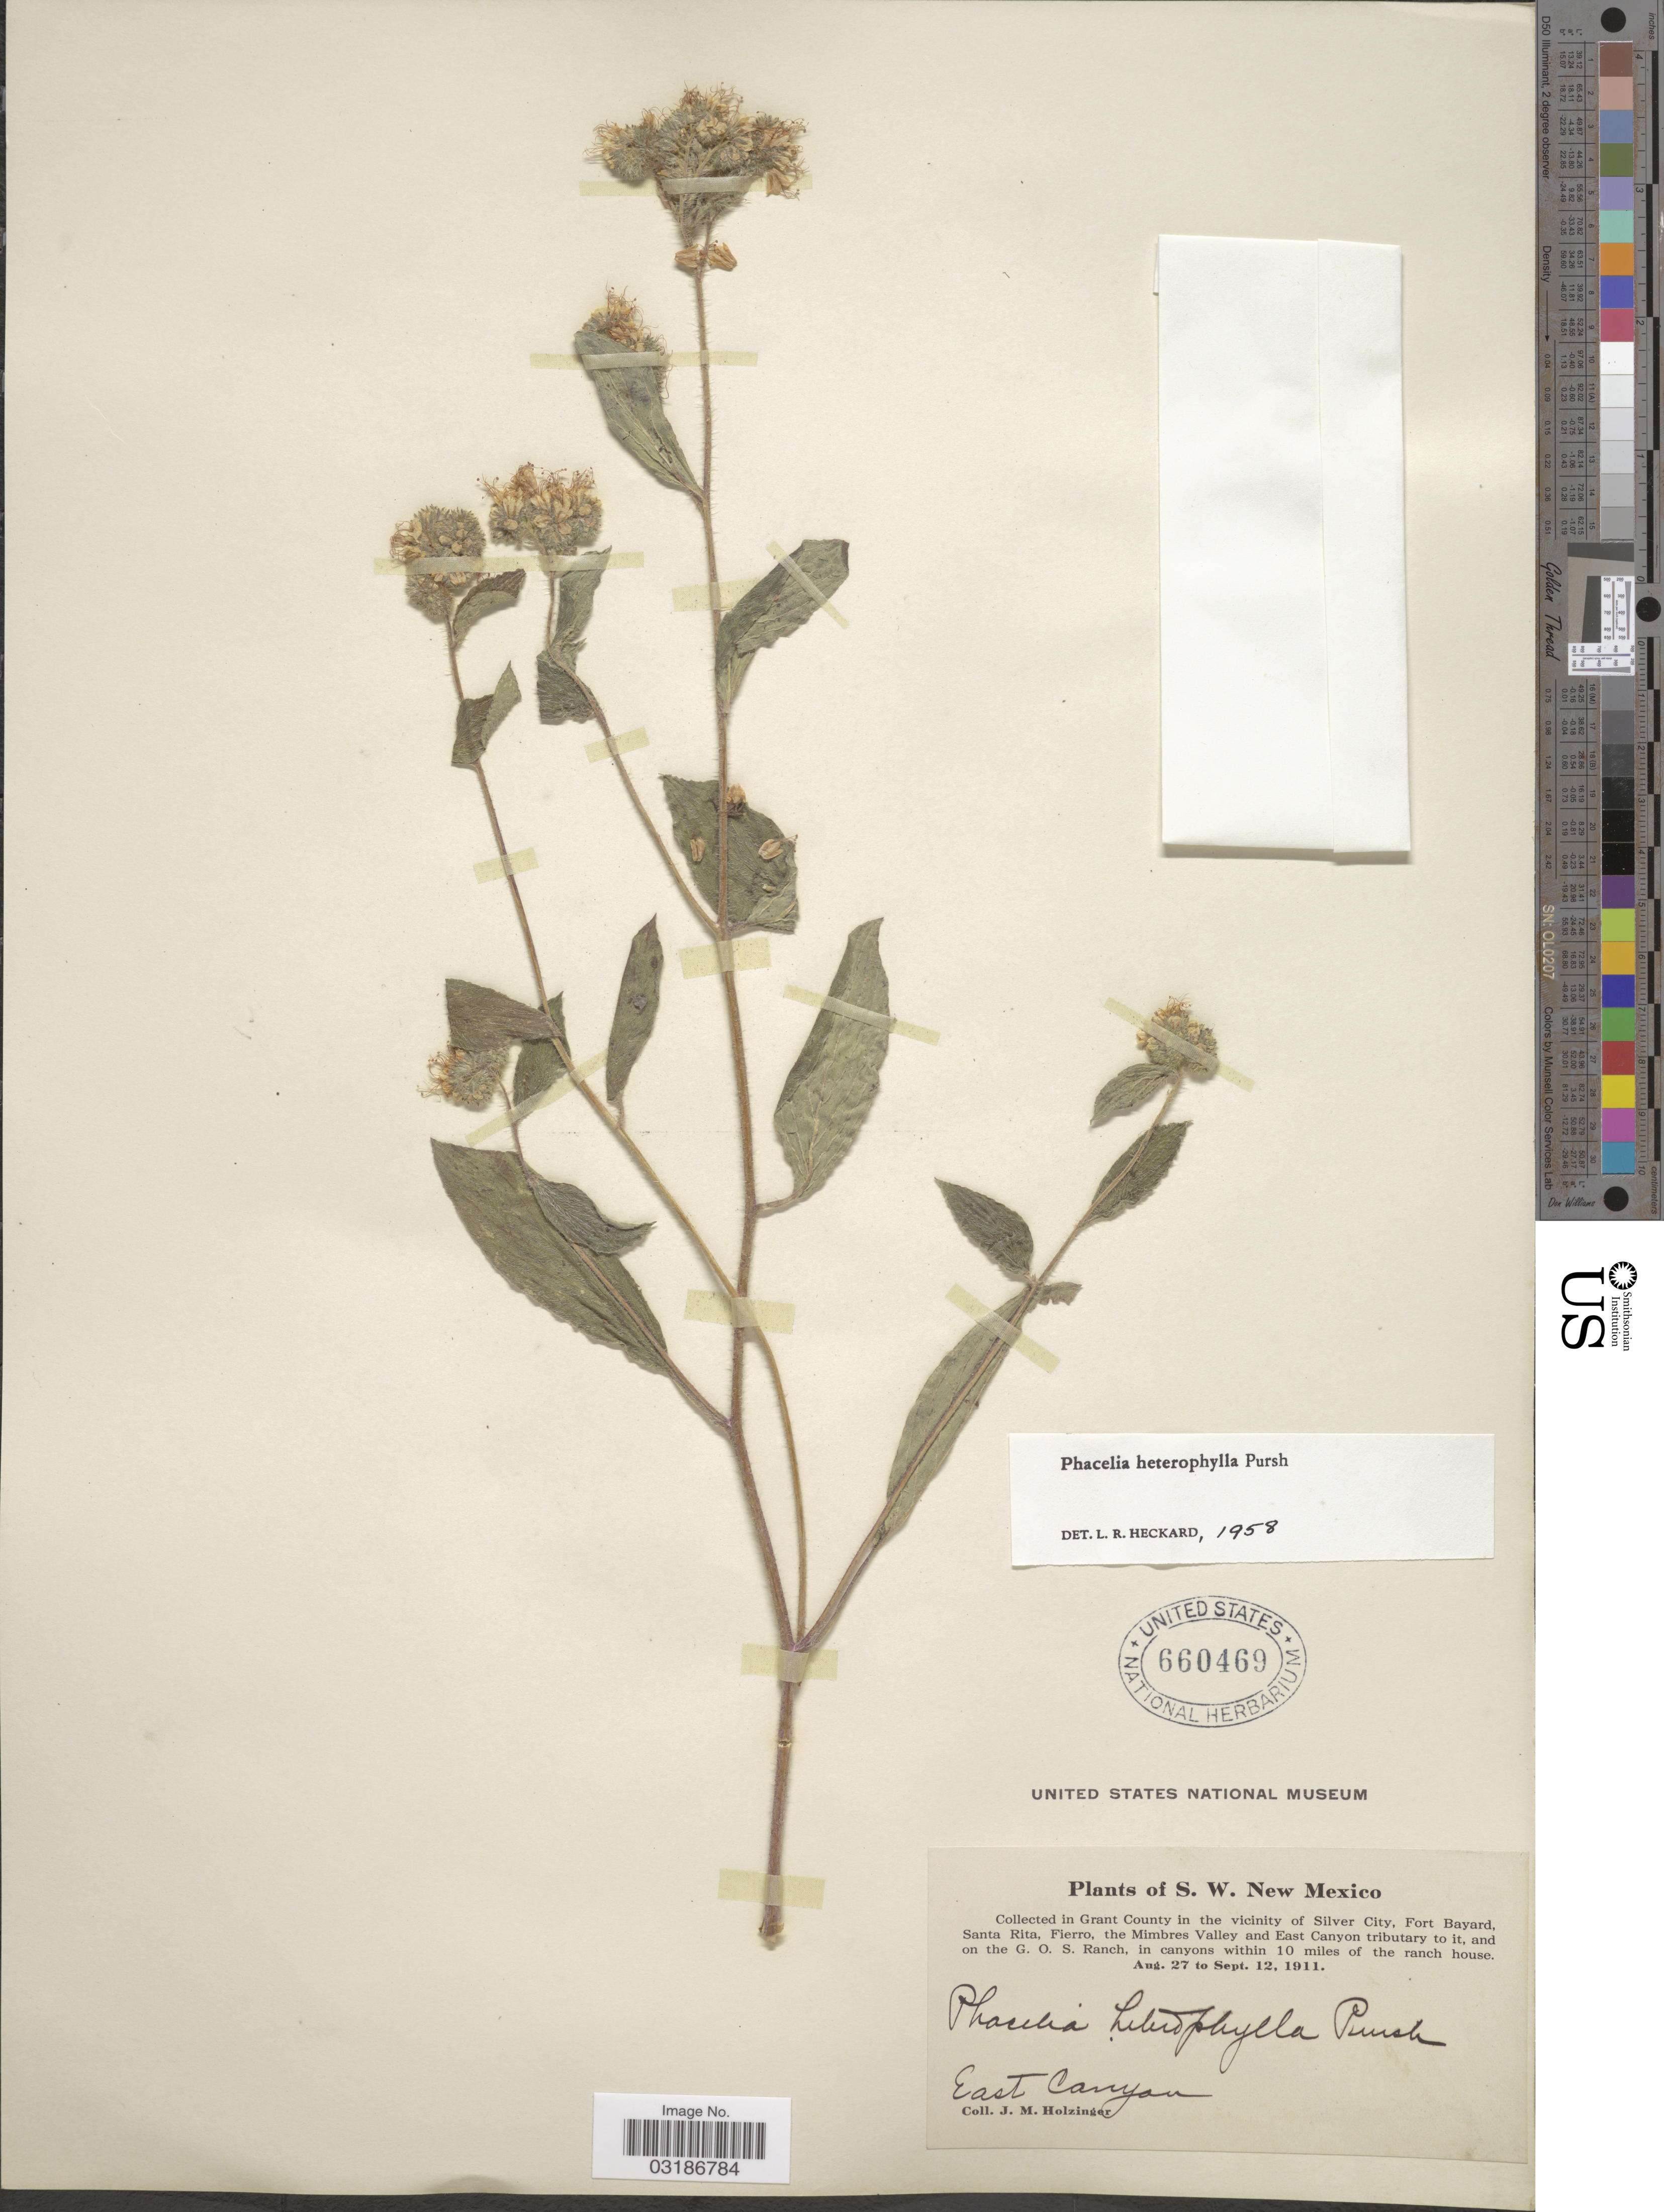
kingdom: Plantae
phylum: Tracheophyta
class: Magnoliopsida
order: Boraginales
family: Hydrophyllaceae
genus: Phacelia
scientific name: Phacelia heterophylla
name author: Pursh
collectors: J. M. Holzinger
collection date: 1911-08-27/1911-09-12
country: United States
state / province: New Mexico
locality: S.W. New Mexico. Collected in Grant County in the vicinity of Silver City, Fort Bayard, Santa Rita, Fierro, the Mimbres Valley and East Canyon tributary to it, and on the G.O.S. Ranch, in canyons within 10 miles of the ranch house. East Canyon.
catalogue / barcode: US 660469